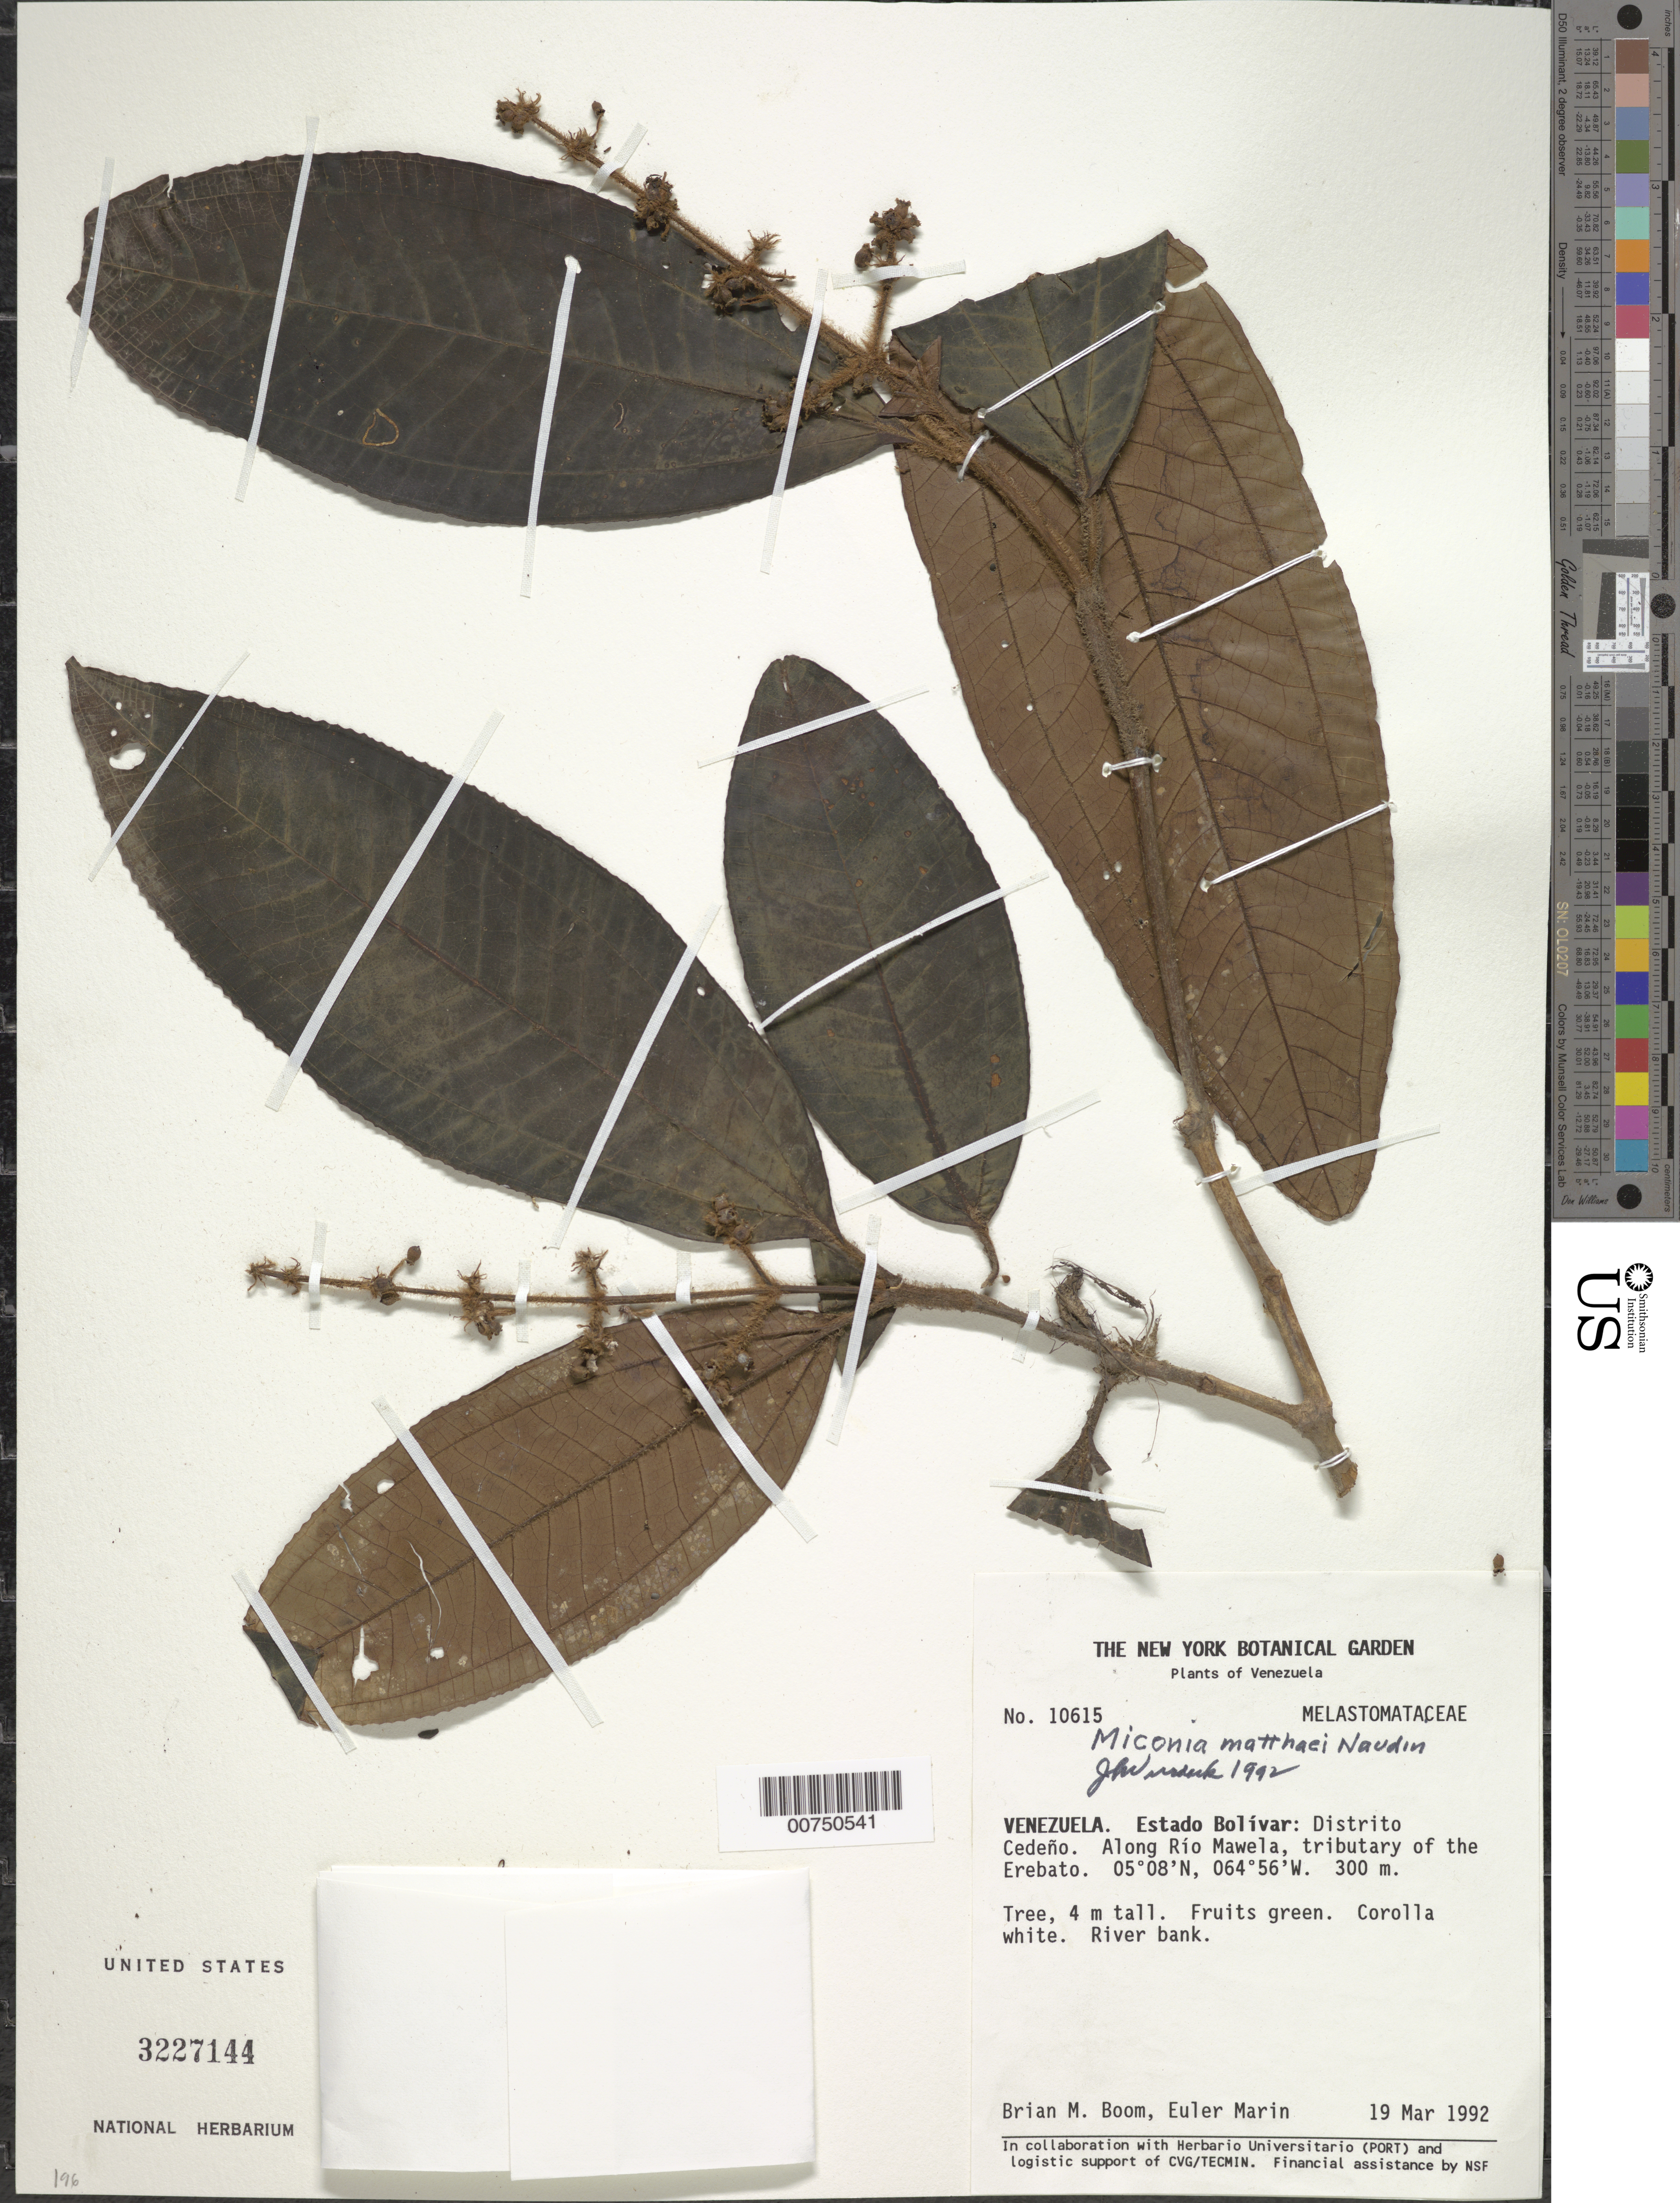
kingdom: Plantae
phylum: Tracheophyta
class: Magnoliopsida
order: Myrtales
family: Melastomataceae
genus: Miconia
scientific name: Miconia matthaei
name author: Naudin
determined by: Wurdack, John J., (US), US (UNITED STATES)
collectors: B. M. Boom & E. Marin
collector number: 10615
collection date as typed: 19-Mar-92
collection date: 1992-03-19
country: Venezuela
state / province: Bolívar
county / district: Cedeño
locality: Río Mawela, tributary of the Río Erebato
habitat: River bank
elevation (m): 300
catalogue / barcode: US 3227144